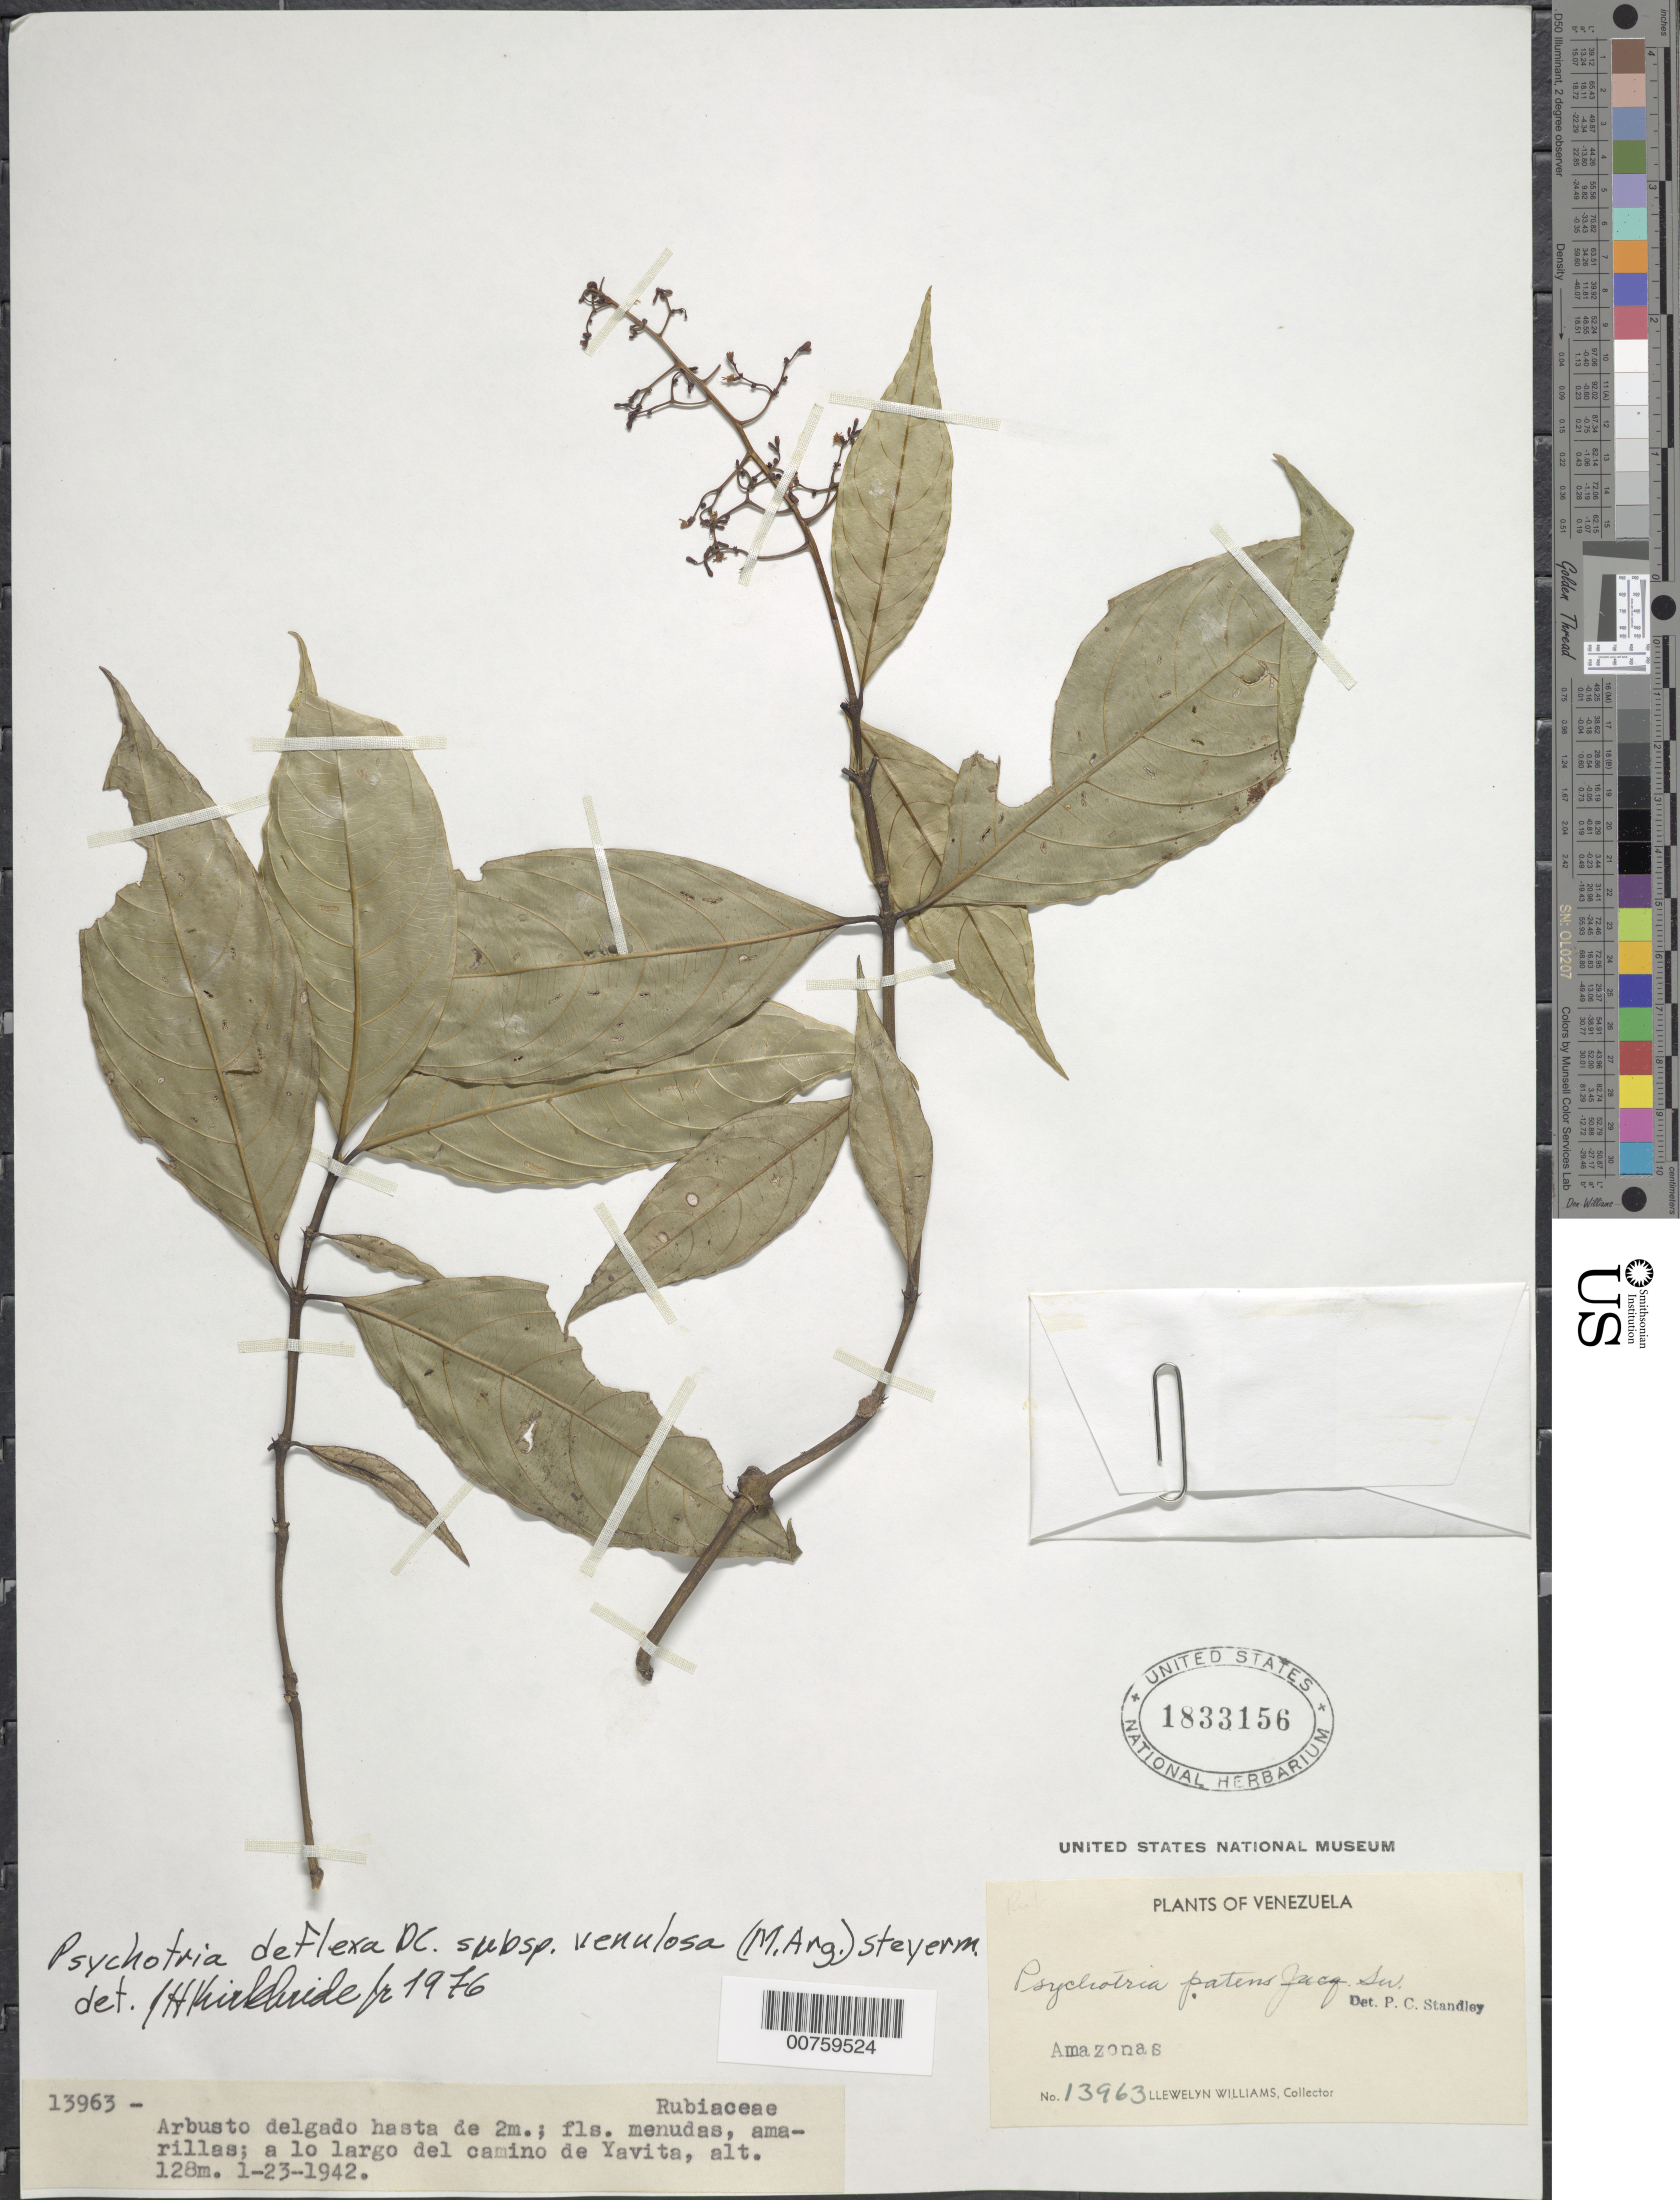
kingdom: Plantae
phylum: Tracheophyta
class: Magnoliopsida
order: Gentianales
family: Rubiaceae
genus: Psychotria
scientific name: Psychotria deflexa subsp. venulosa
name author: (Müll. Arg.) Steyerm.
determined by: Kirkbride, J. H.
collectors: Ll. Williams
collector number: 13963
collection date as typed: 23-Jan-42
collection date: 1942-01-23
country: Venezuela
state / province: Amazonas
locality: Yavita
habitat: A lo largo del camino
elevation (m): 128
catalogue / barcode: US 1833156